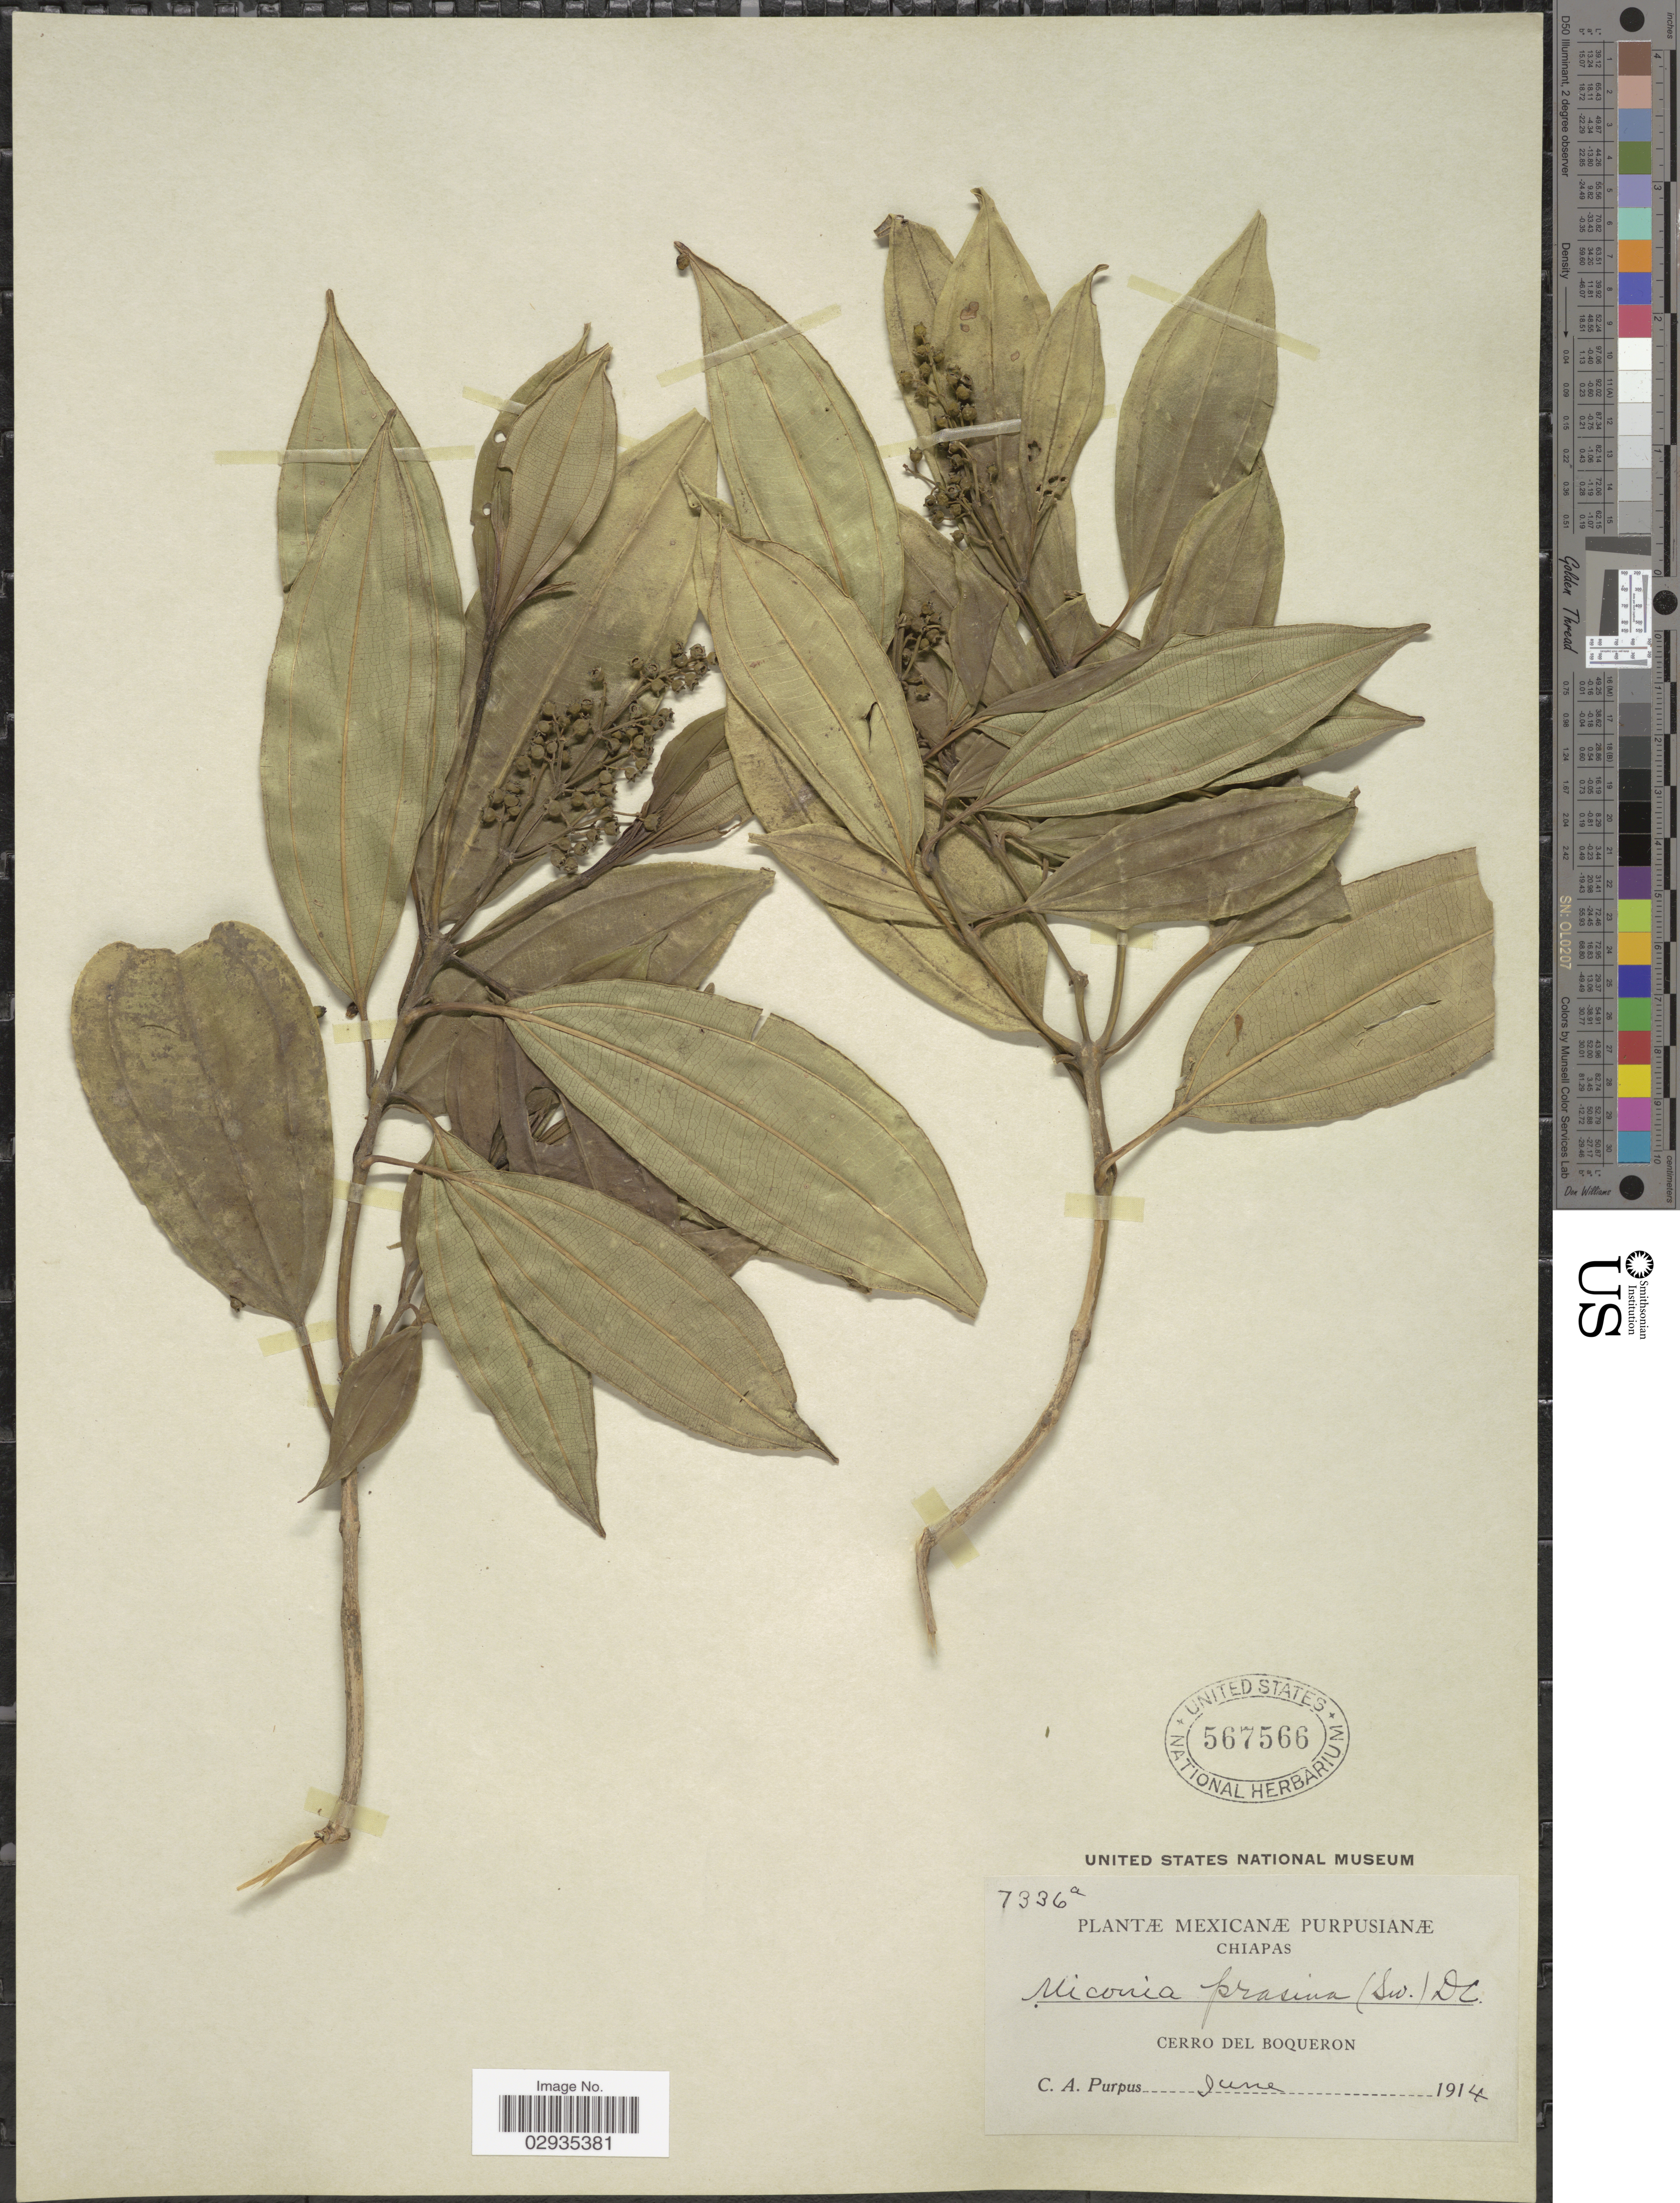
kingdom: Plantae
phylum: Tracheophyta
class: Magnoliopsida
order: Myrtales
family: Melastomataceae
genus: Miconia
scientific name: Miconia pinetorum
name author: Naudin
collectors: C. A. Purpus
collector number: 7336a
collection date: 1914-06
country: Mexico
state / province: Chiapas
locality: Cerro del Boqueron.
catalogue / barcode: US 567566